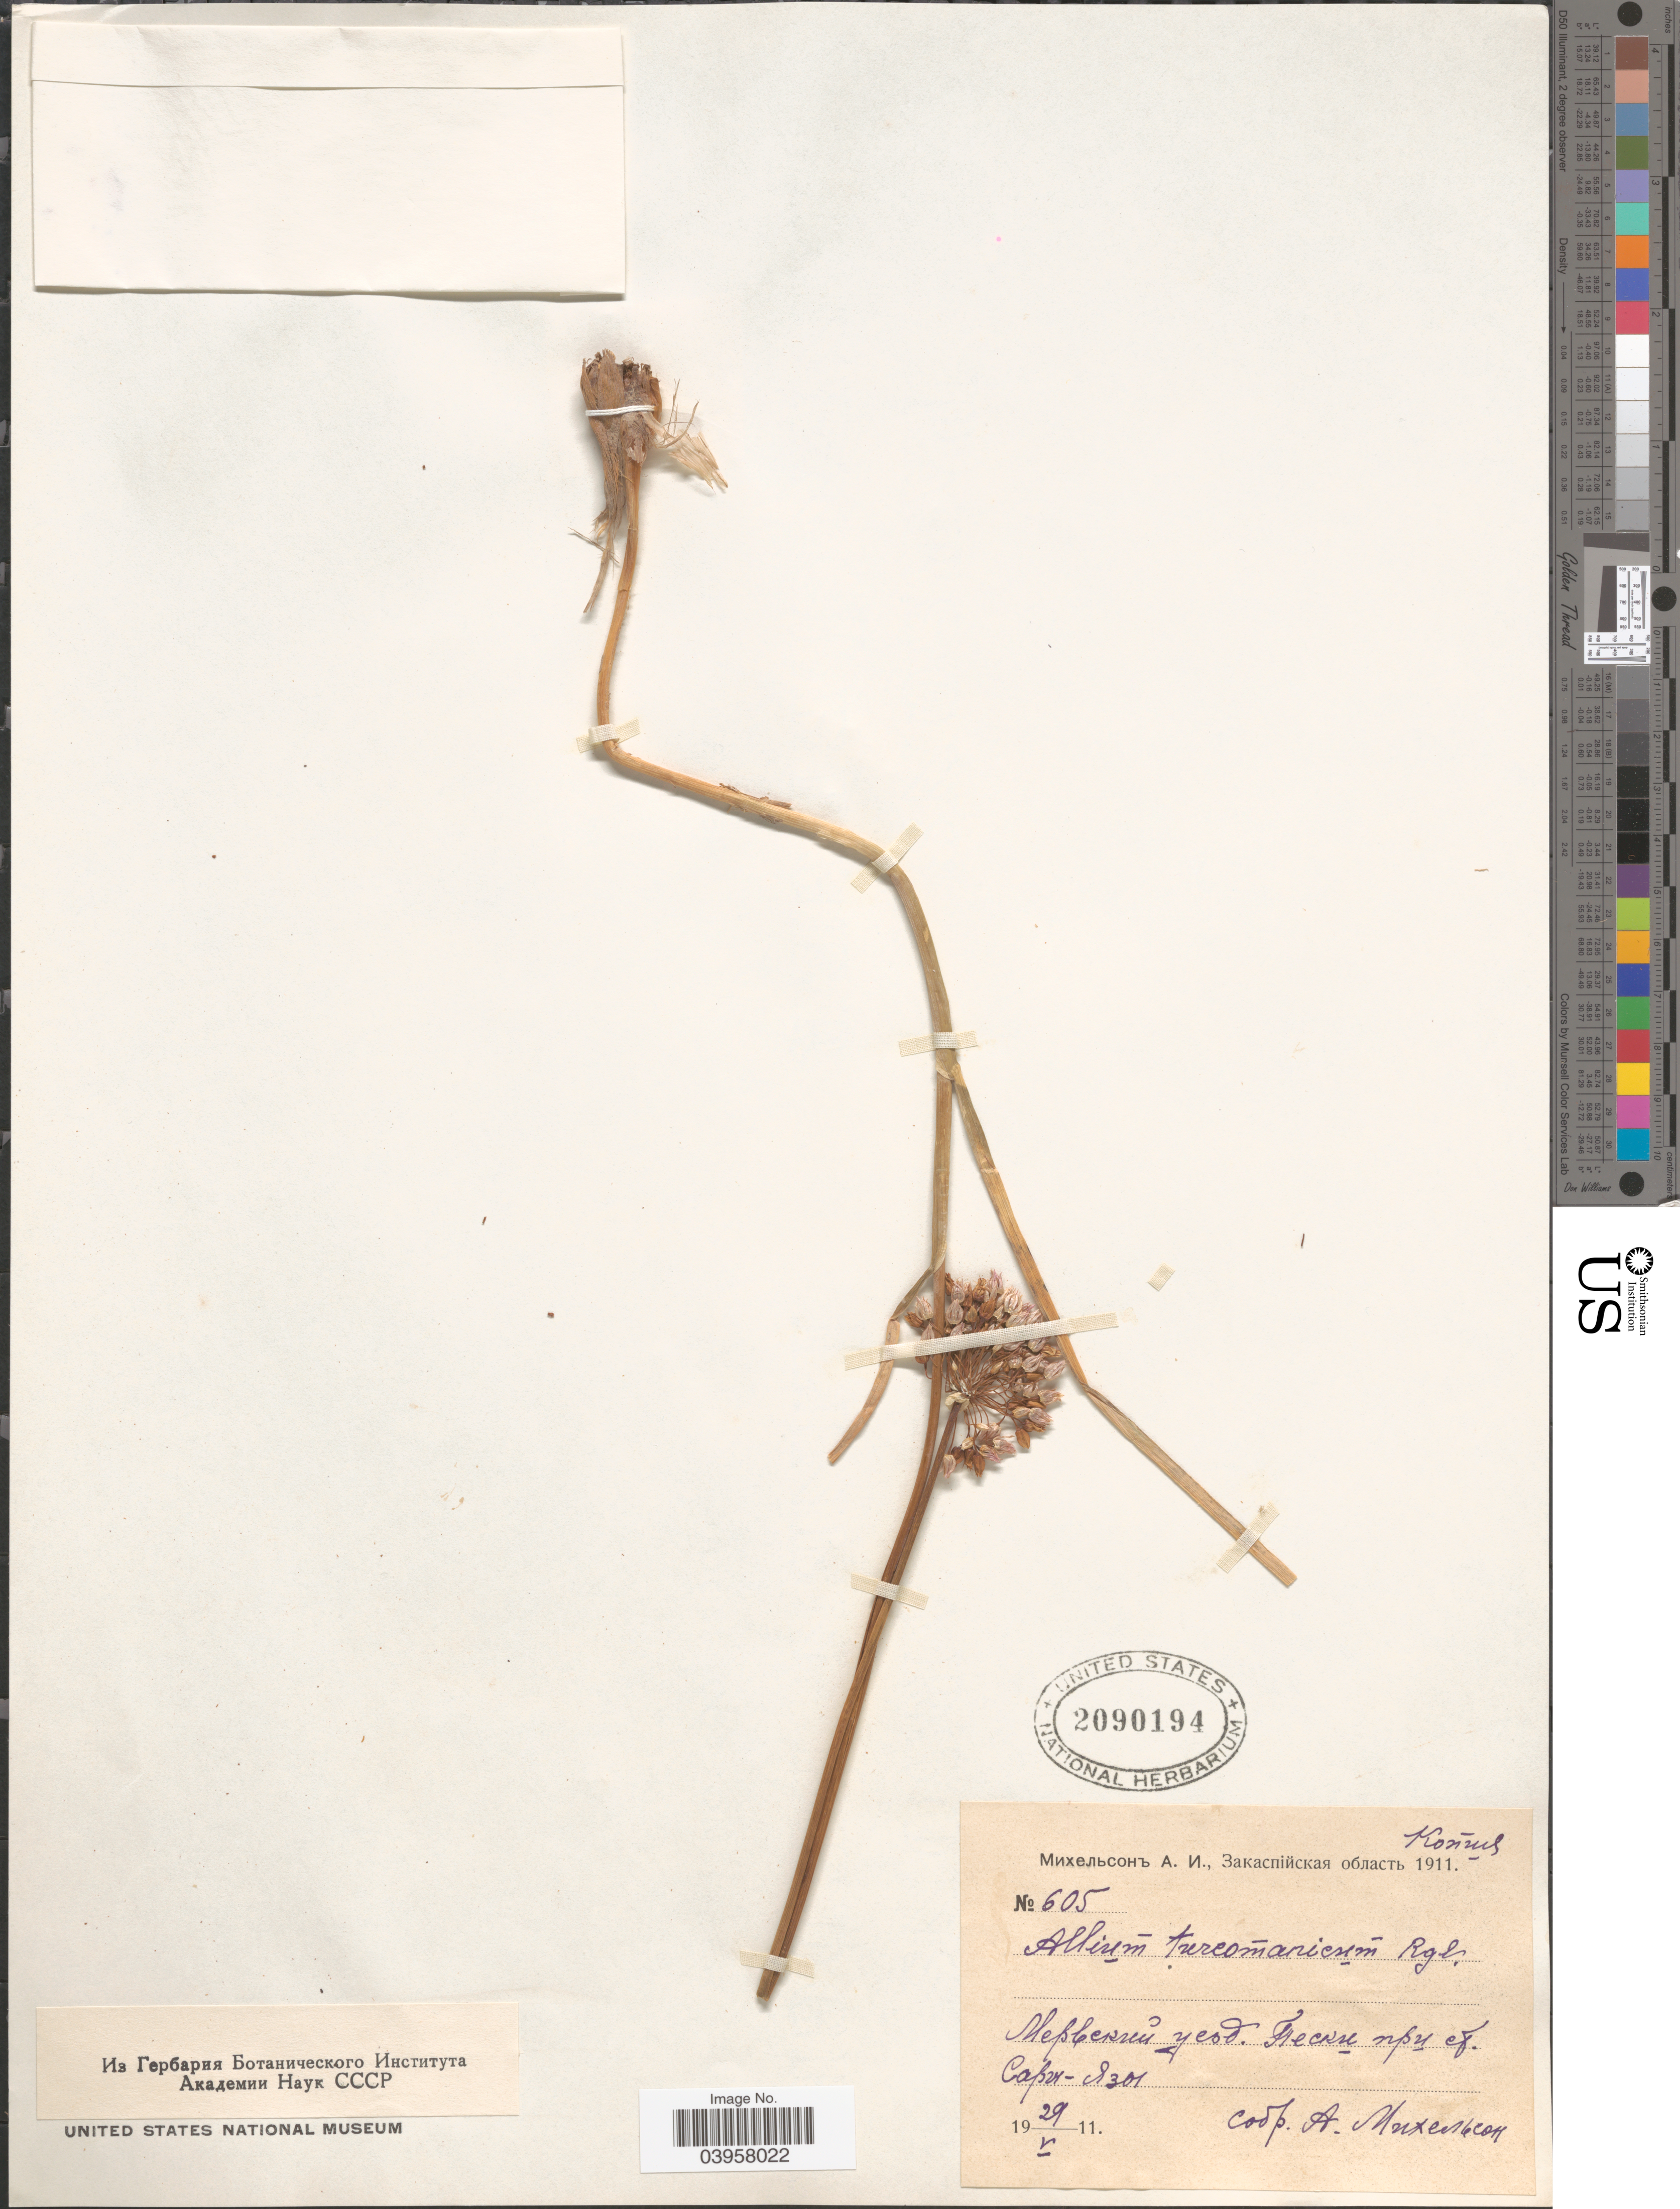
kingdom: Plantae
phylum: Tracheophyta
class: Liliopsida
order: Asparagales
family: Amaryllidaceae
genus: Allium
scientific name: Allium turcomanicum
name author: Regel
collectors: A. Mikhelson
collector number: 605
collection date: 1911-05-29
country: Turkmenistan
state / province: Mary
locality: Sary-Yazy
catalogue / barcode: US 2090194